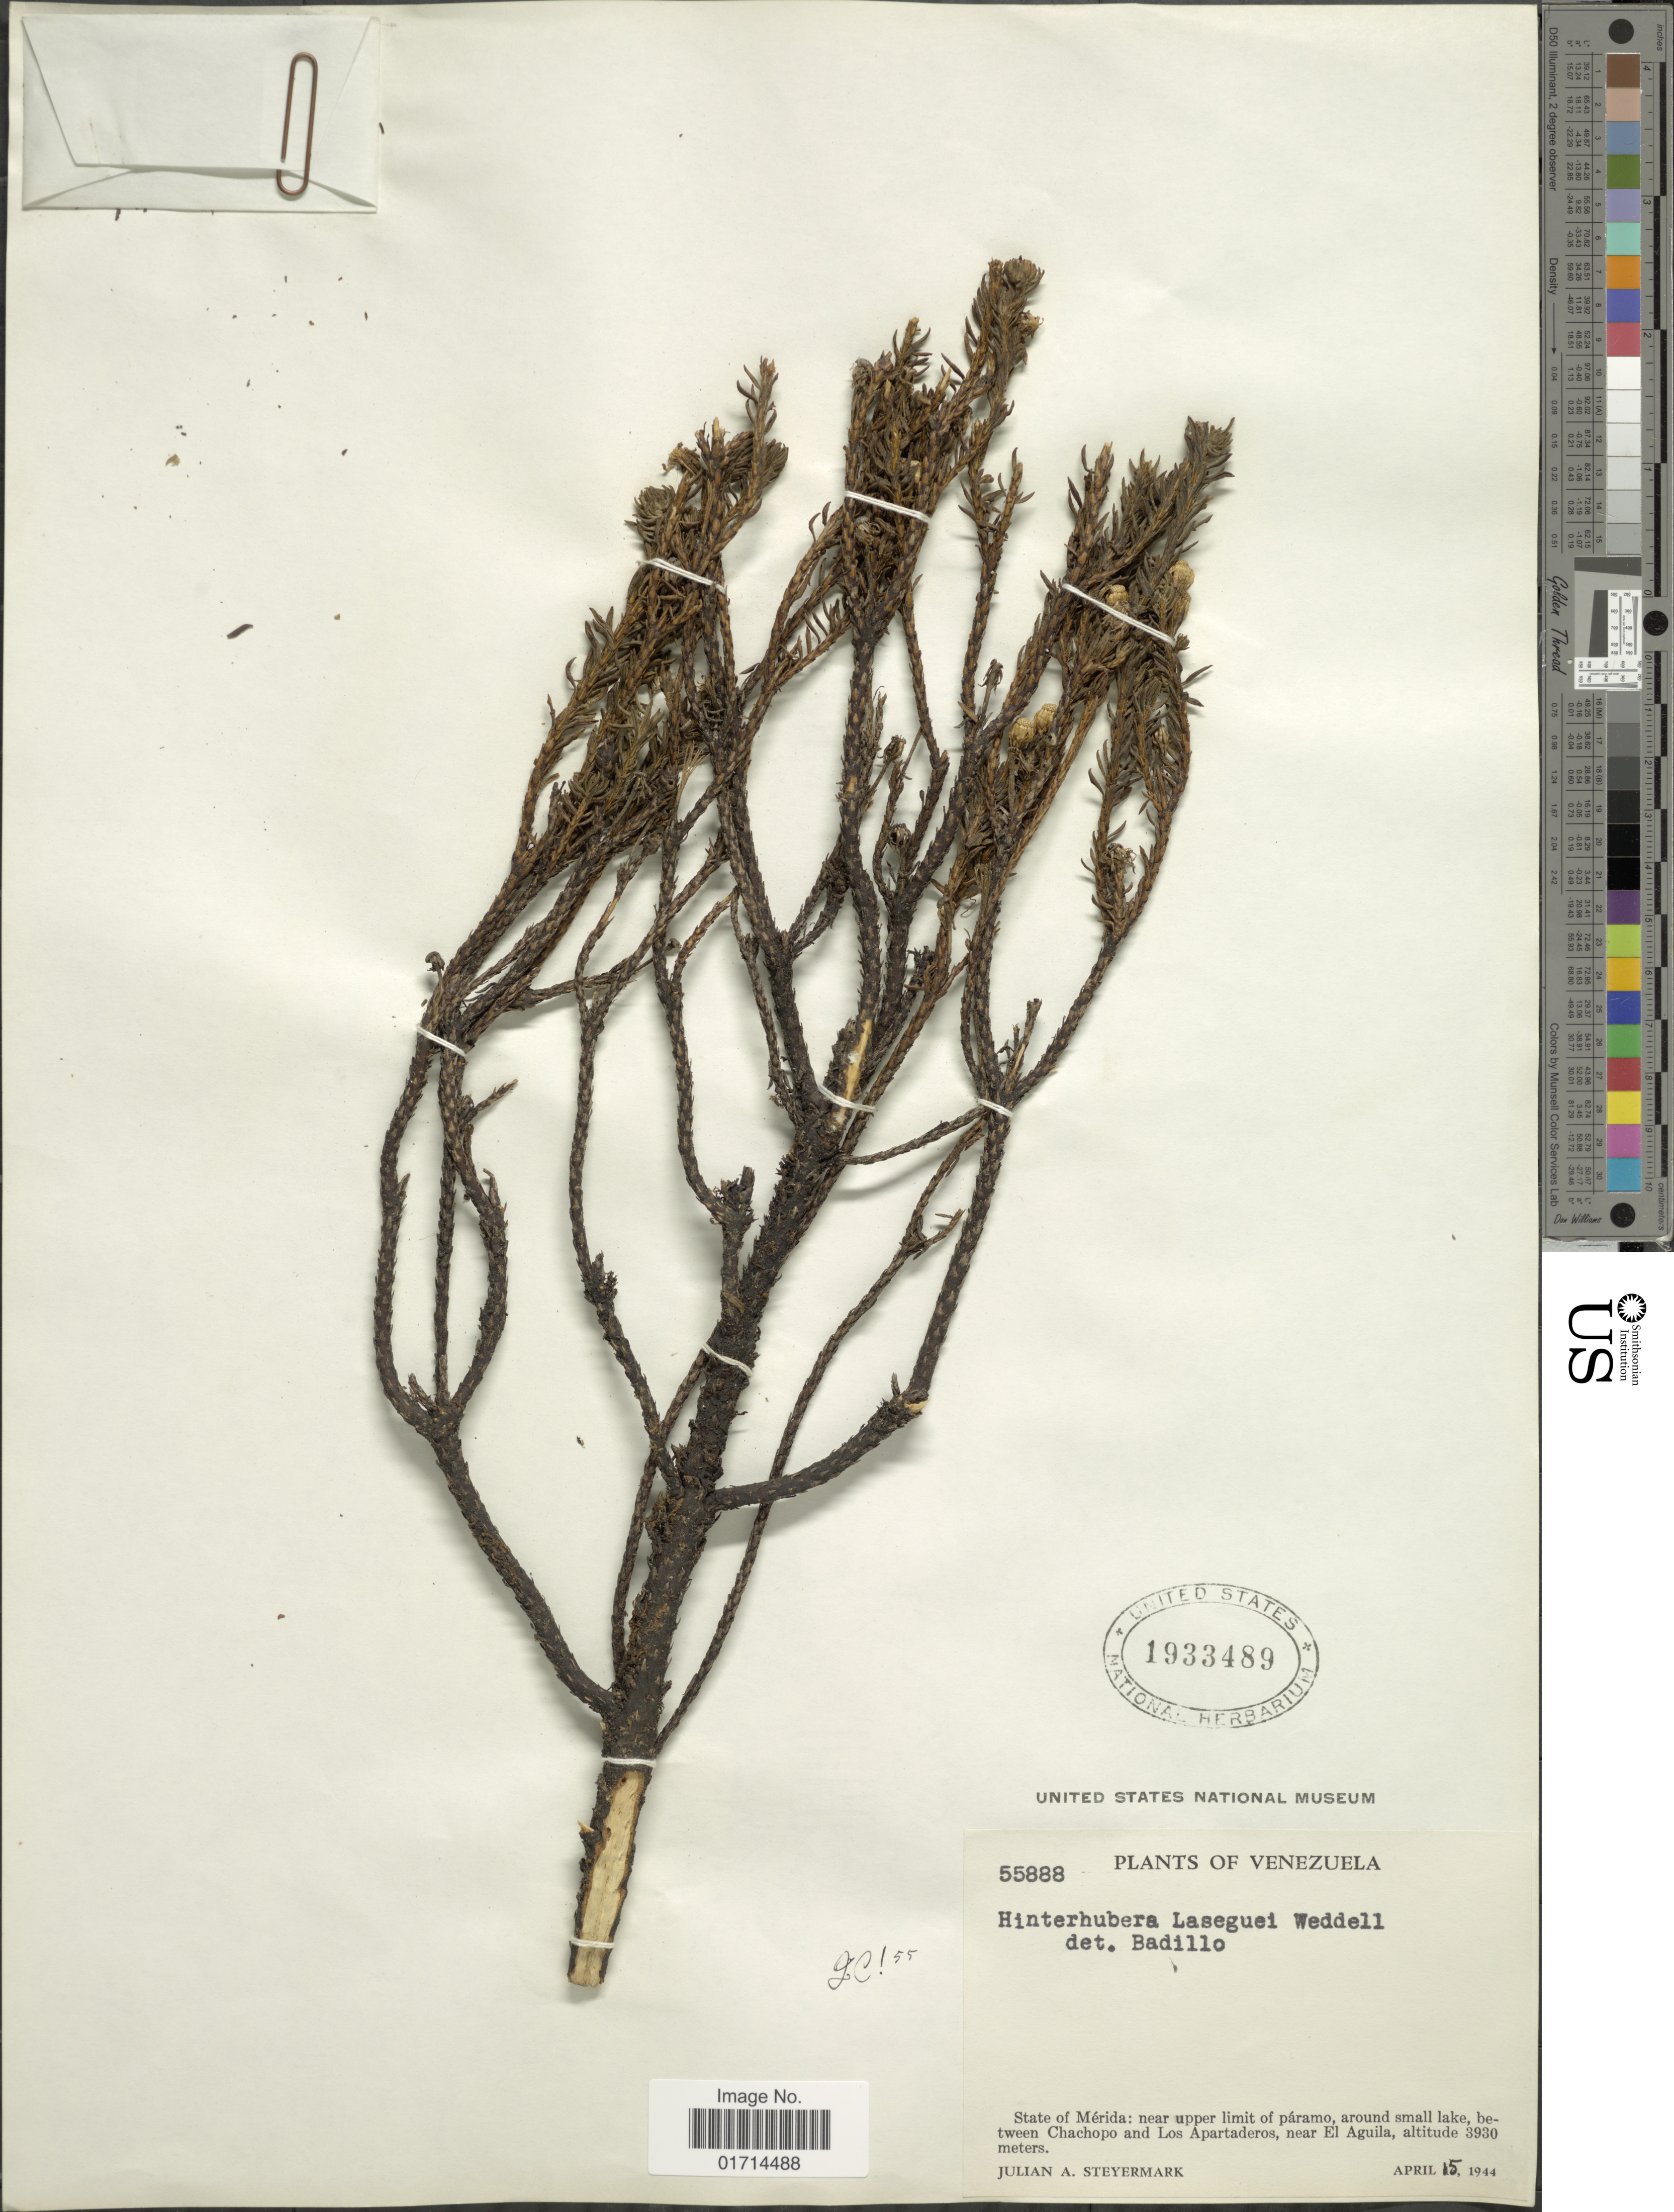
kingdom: Plantae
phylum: Tracheophyta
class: Magnoliopsida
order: Asterales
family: Asteraceae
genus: Hinterhubera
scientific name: Hinterhubera laseguei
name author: Wedd.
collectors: J. Steyermark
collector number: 55888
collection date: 1944-04-15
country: Venezuela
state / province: Mérida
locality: Near upper limit of paramo, around small lake, netween Chachopo and Los Apartaderos. near El Aguila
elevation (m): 3930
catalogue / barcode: US 1933489